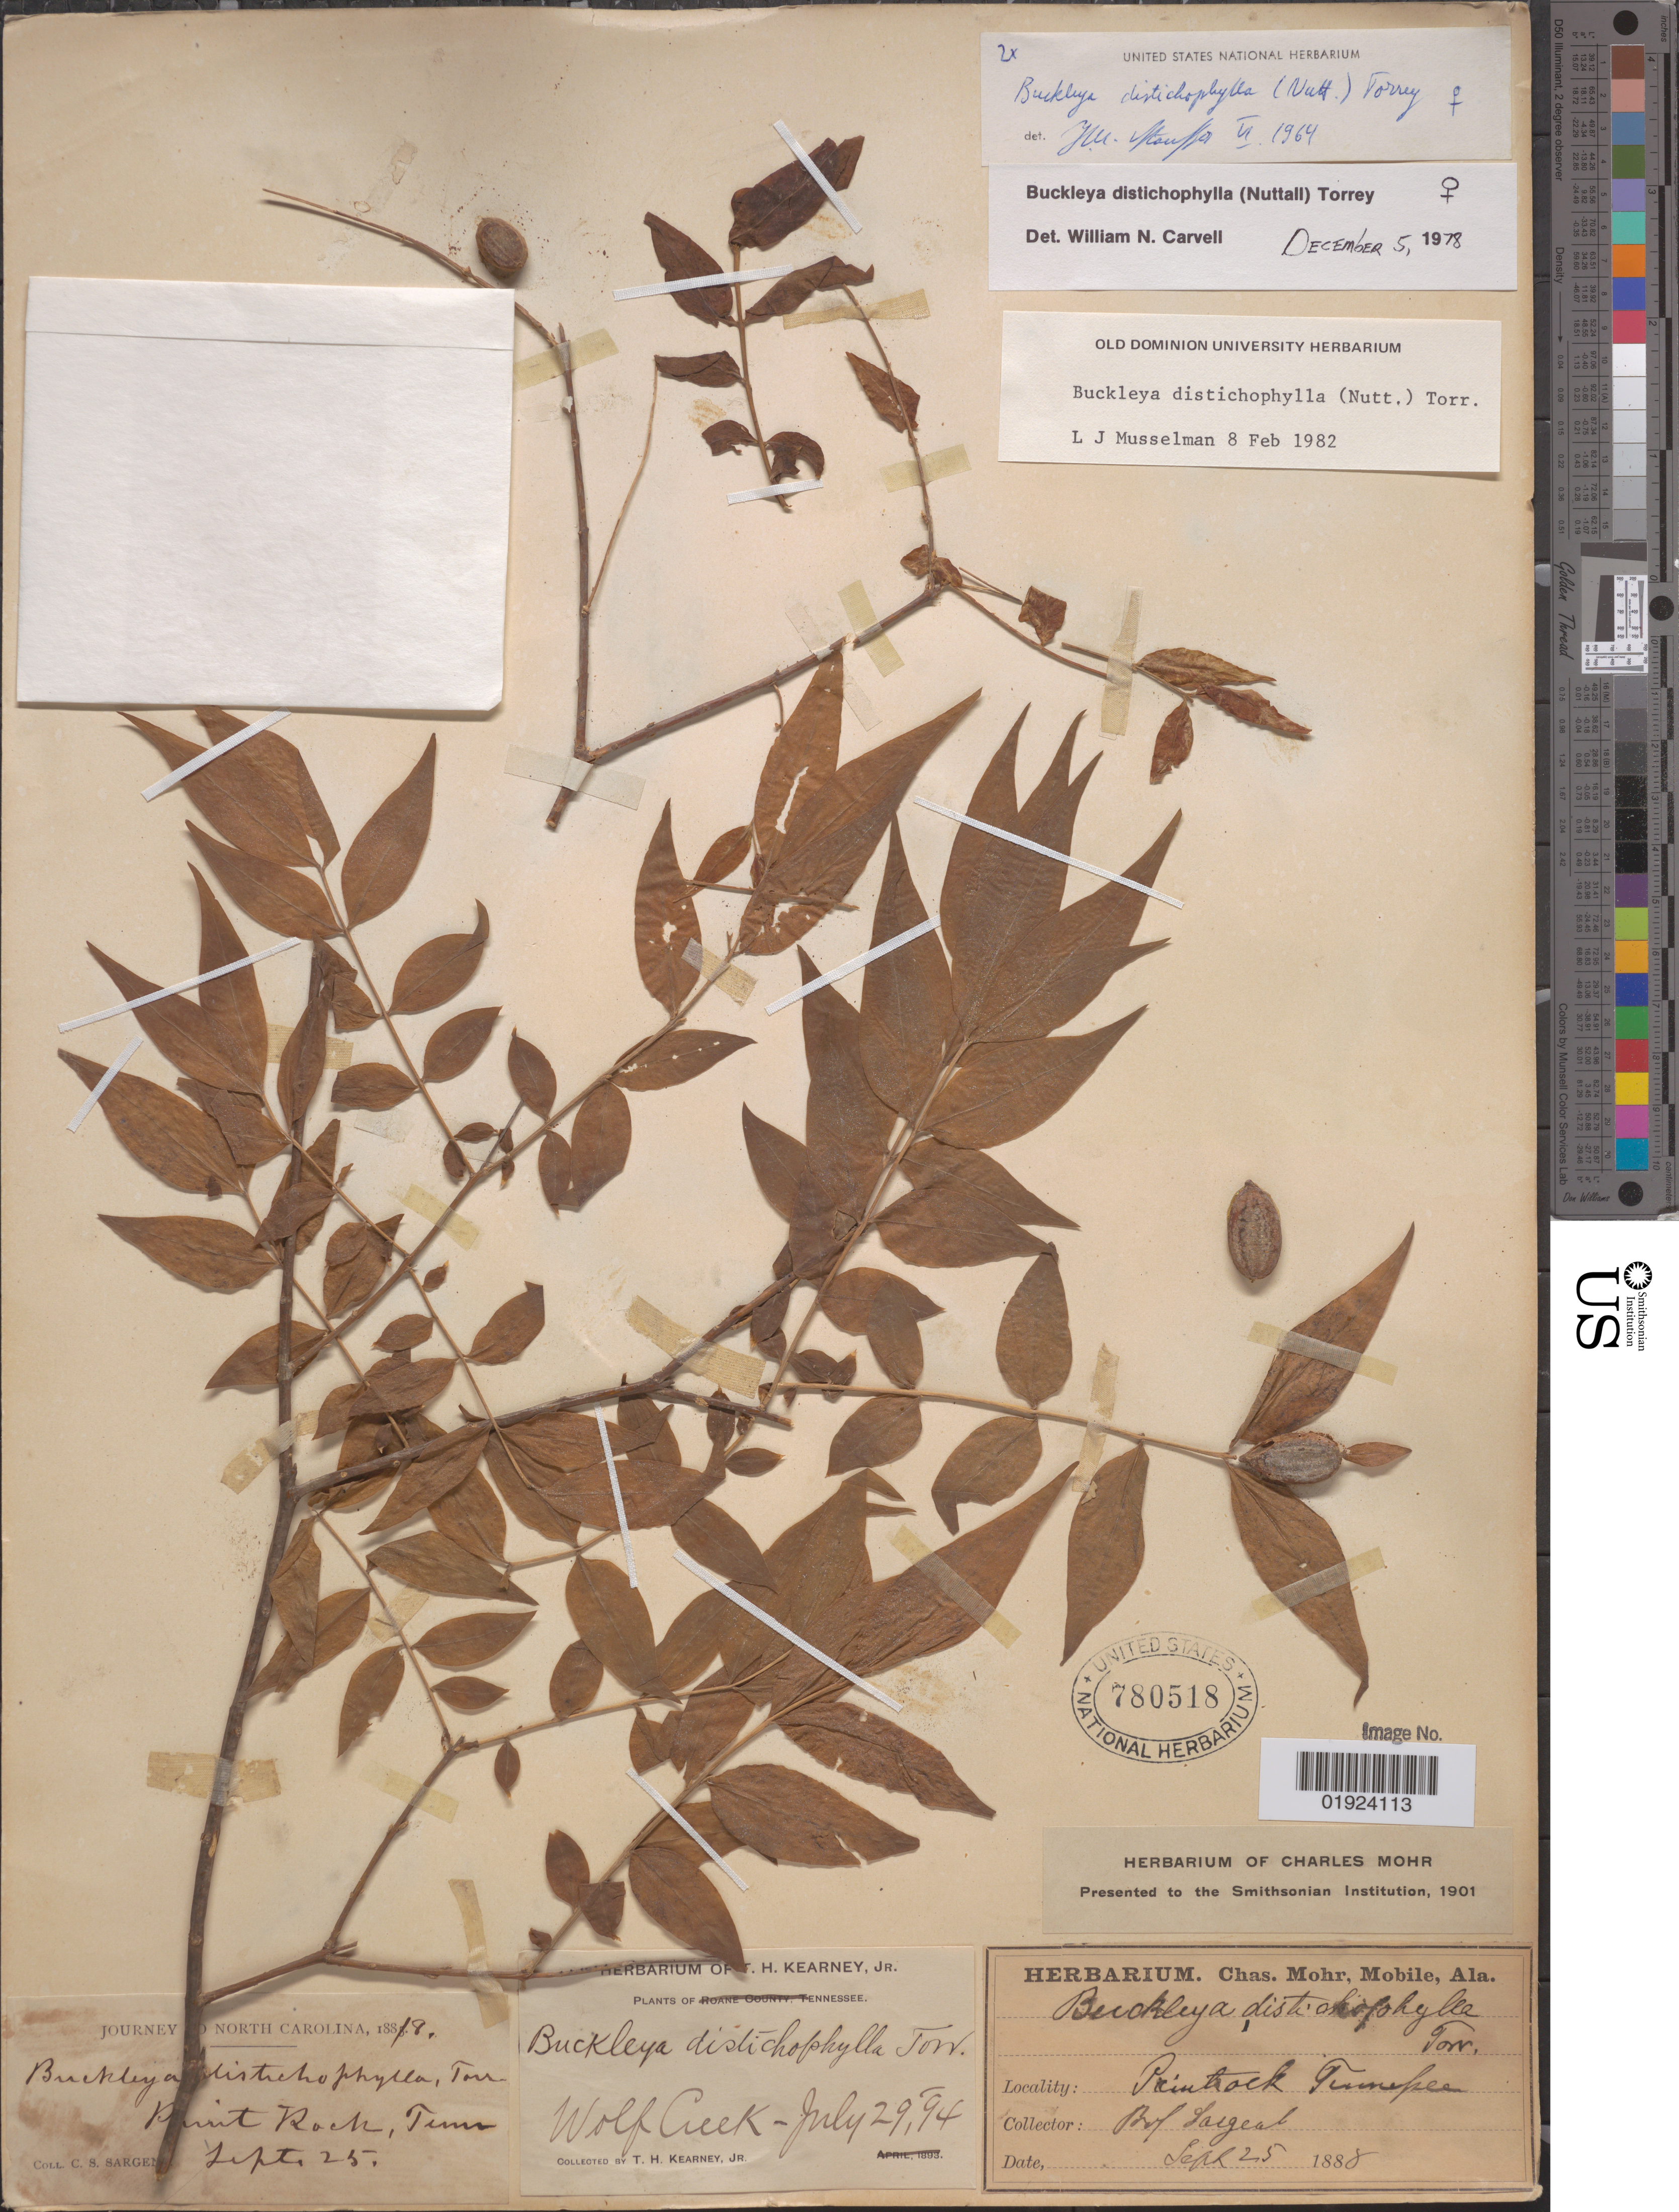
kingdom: Plantae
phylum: Tracheophyta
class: Magnoliopsida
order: Santalales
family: Thesiaceae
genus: Buckleya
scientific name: Buckleya distichophylla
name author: (Nutt.) Torr.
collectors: T. H. Kearney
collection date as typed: Transcribed d/m/y: 29/7/94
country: United States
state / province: Tennessee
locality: Wolf Creek.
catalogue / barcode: US 780518-2